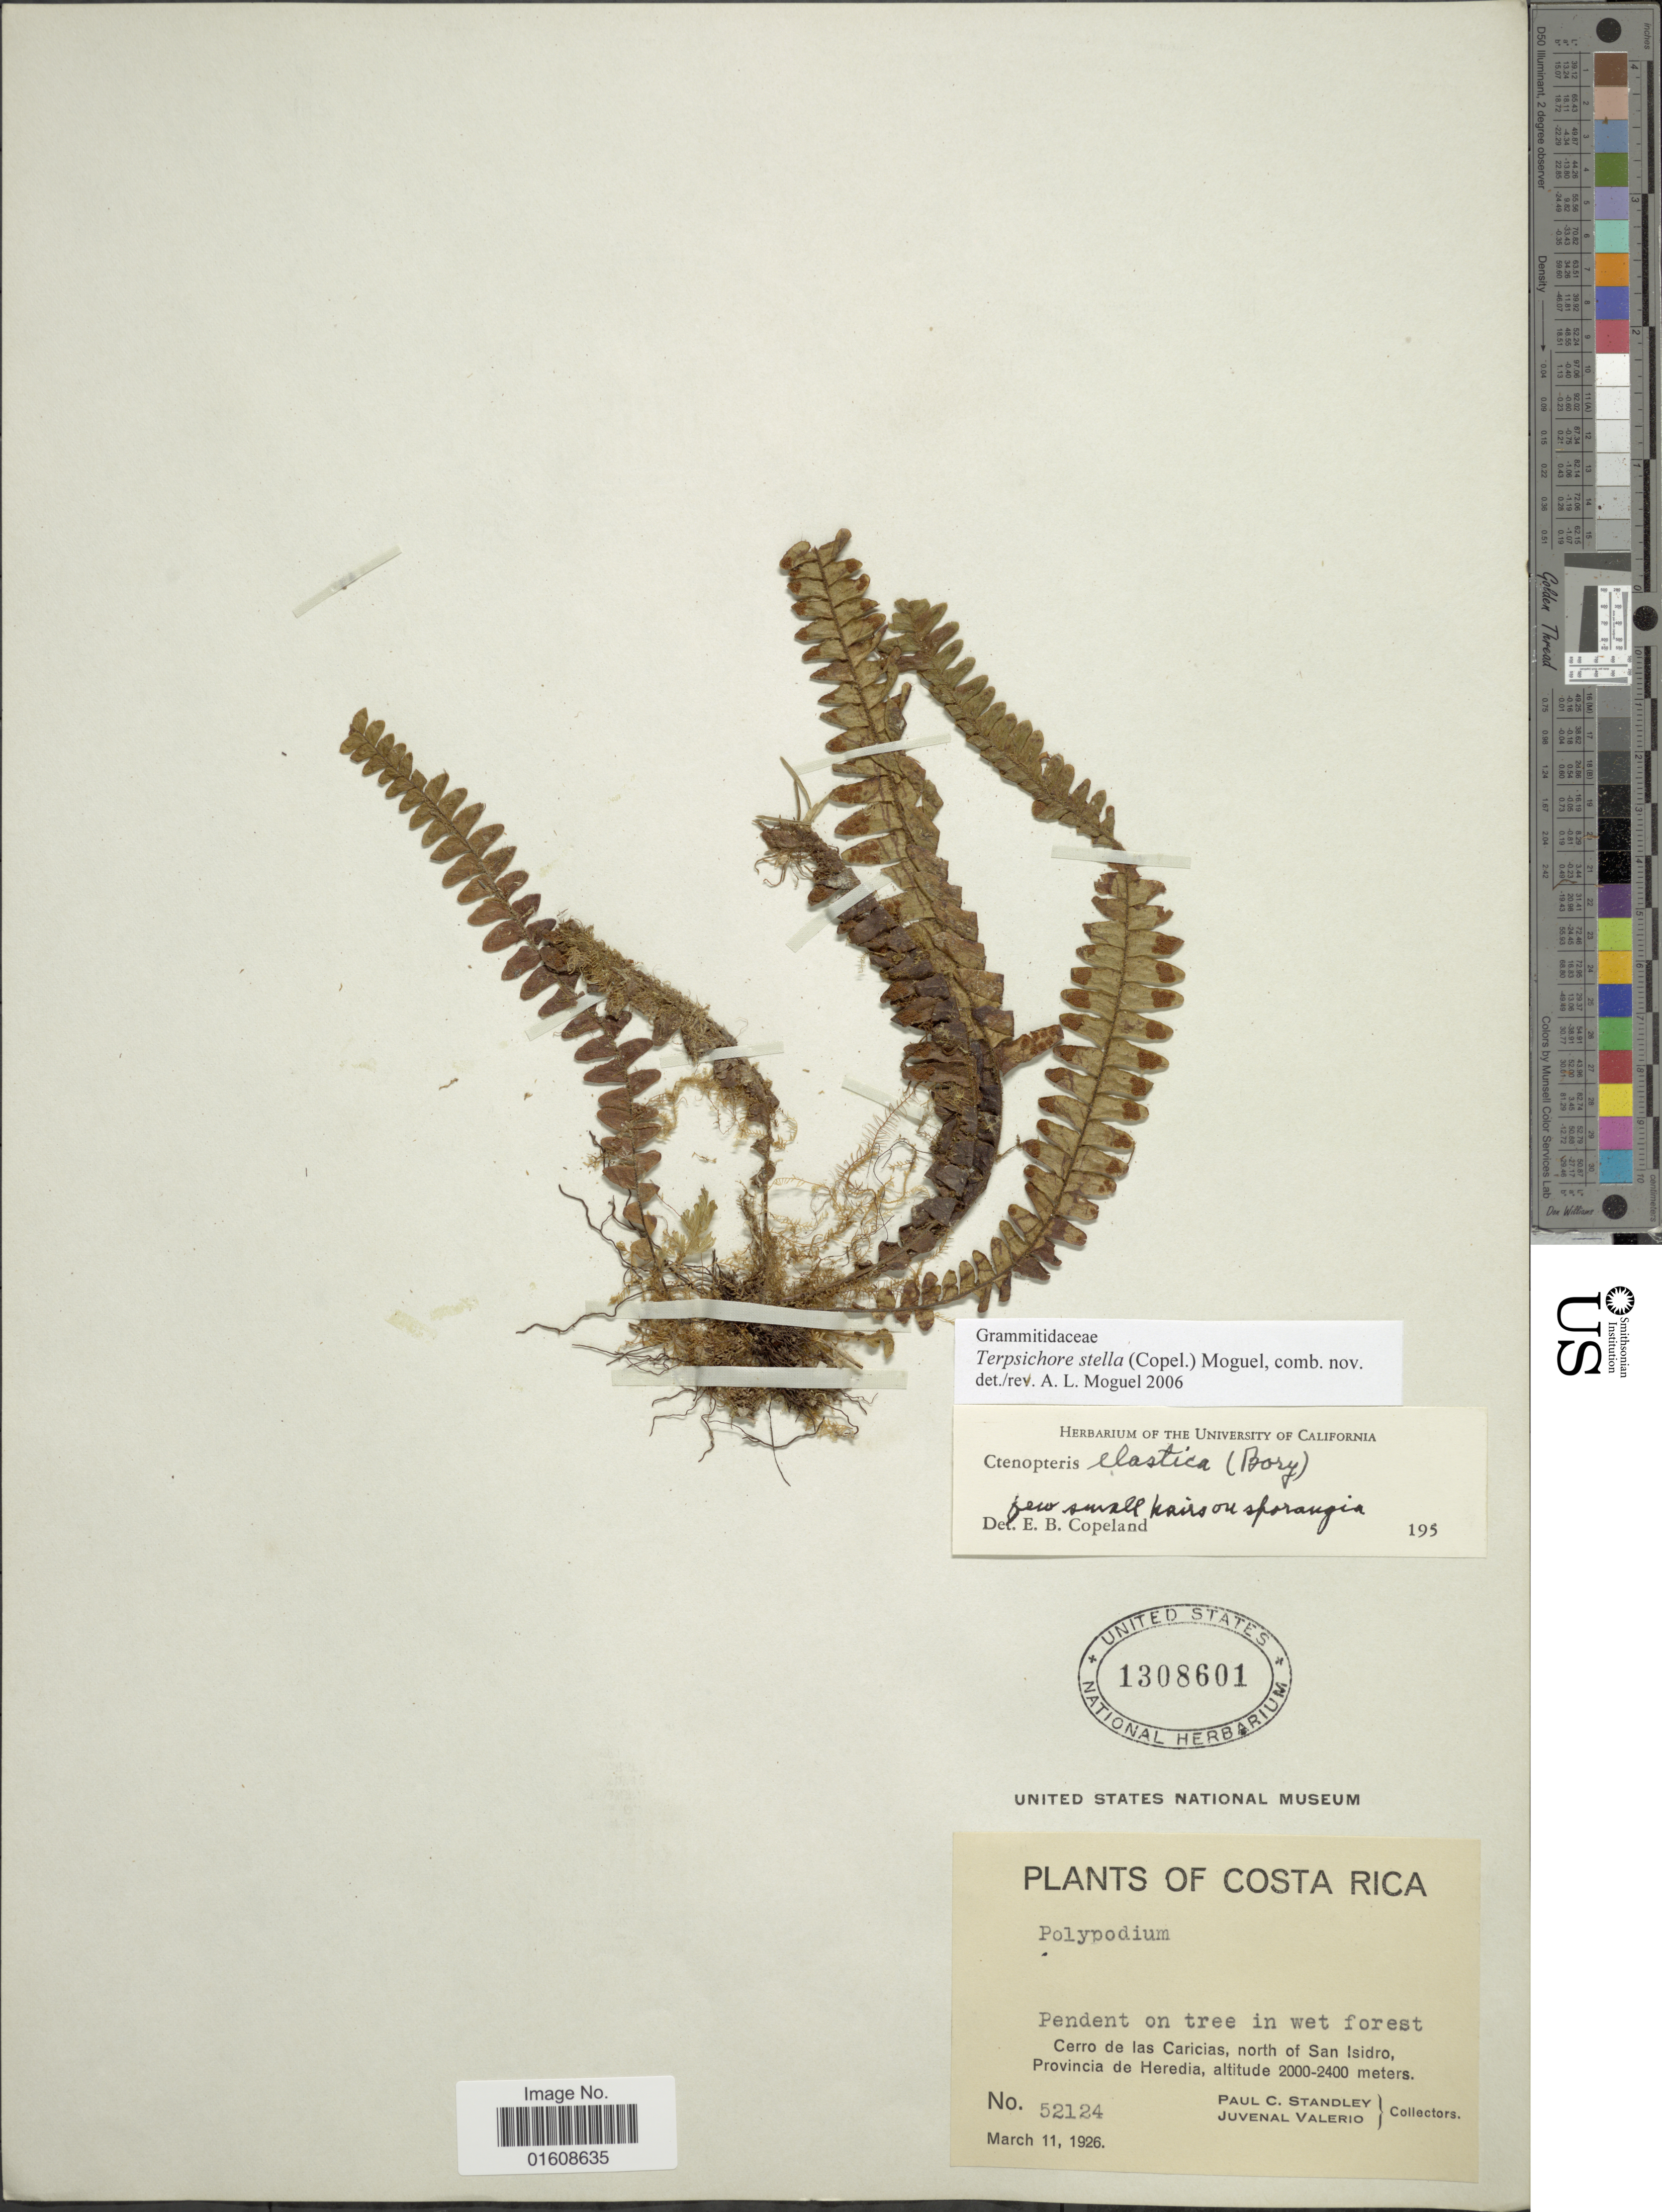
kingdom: Plantae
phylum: Tracheophyta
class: Polypodiopsida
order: Polypodiales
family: Polypodiaceae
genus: Alansmia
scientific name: Alansmia stella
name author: (Copel.) Moguel & M. Kessler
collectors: P. C. Standley & J. Valerio R.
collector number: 52124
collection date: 1926-03-11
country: Costa Rica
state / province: Heredia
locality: Cerro de las Caricias, north of San Isidro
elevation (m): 2000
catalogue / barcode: US 1308601